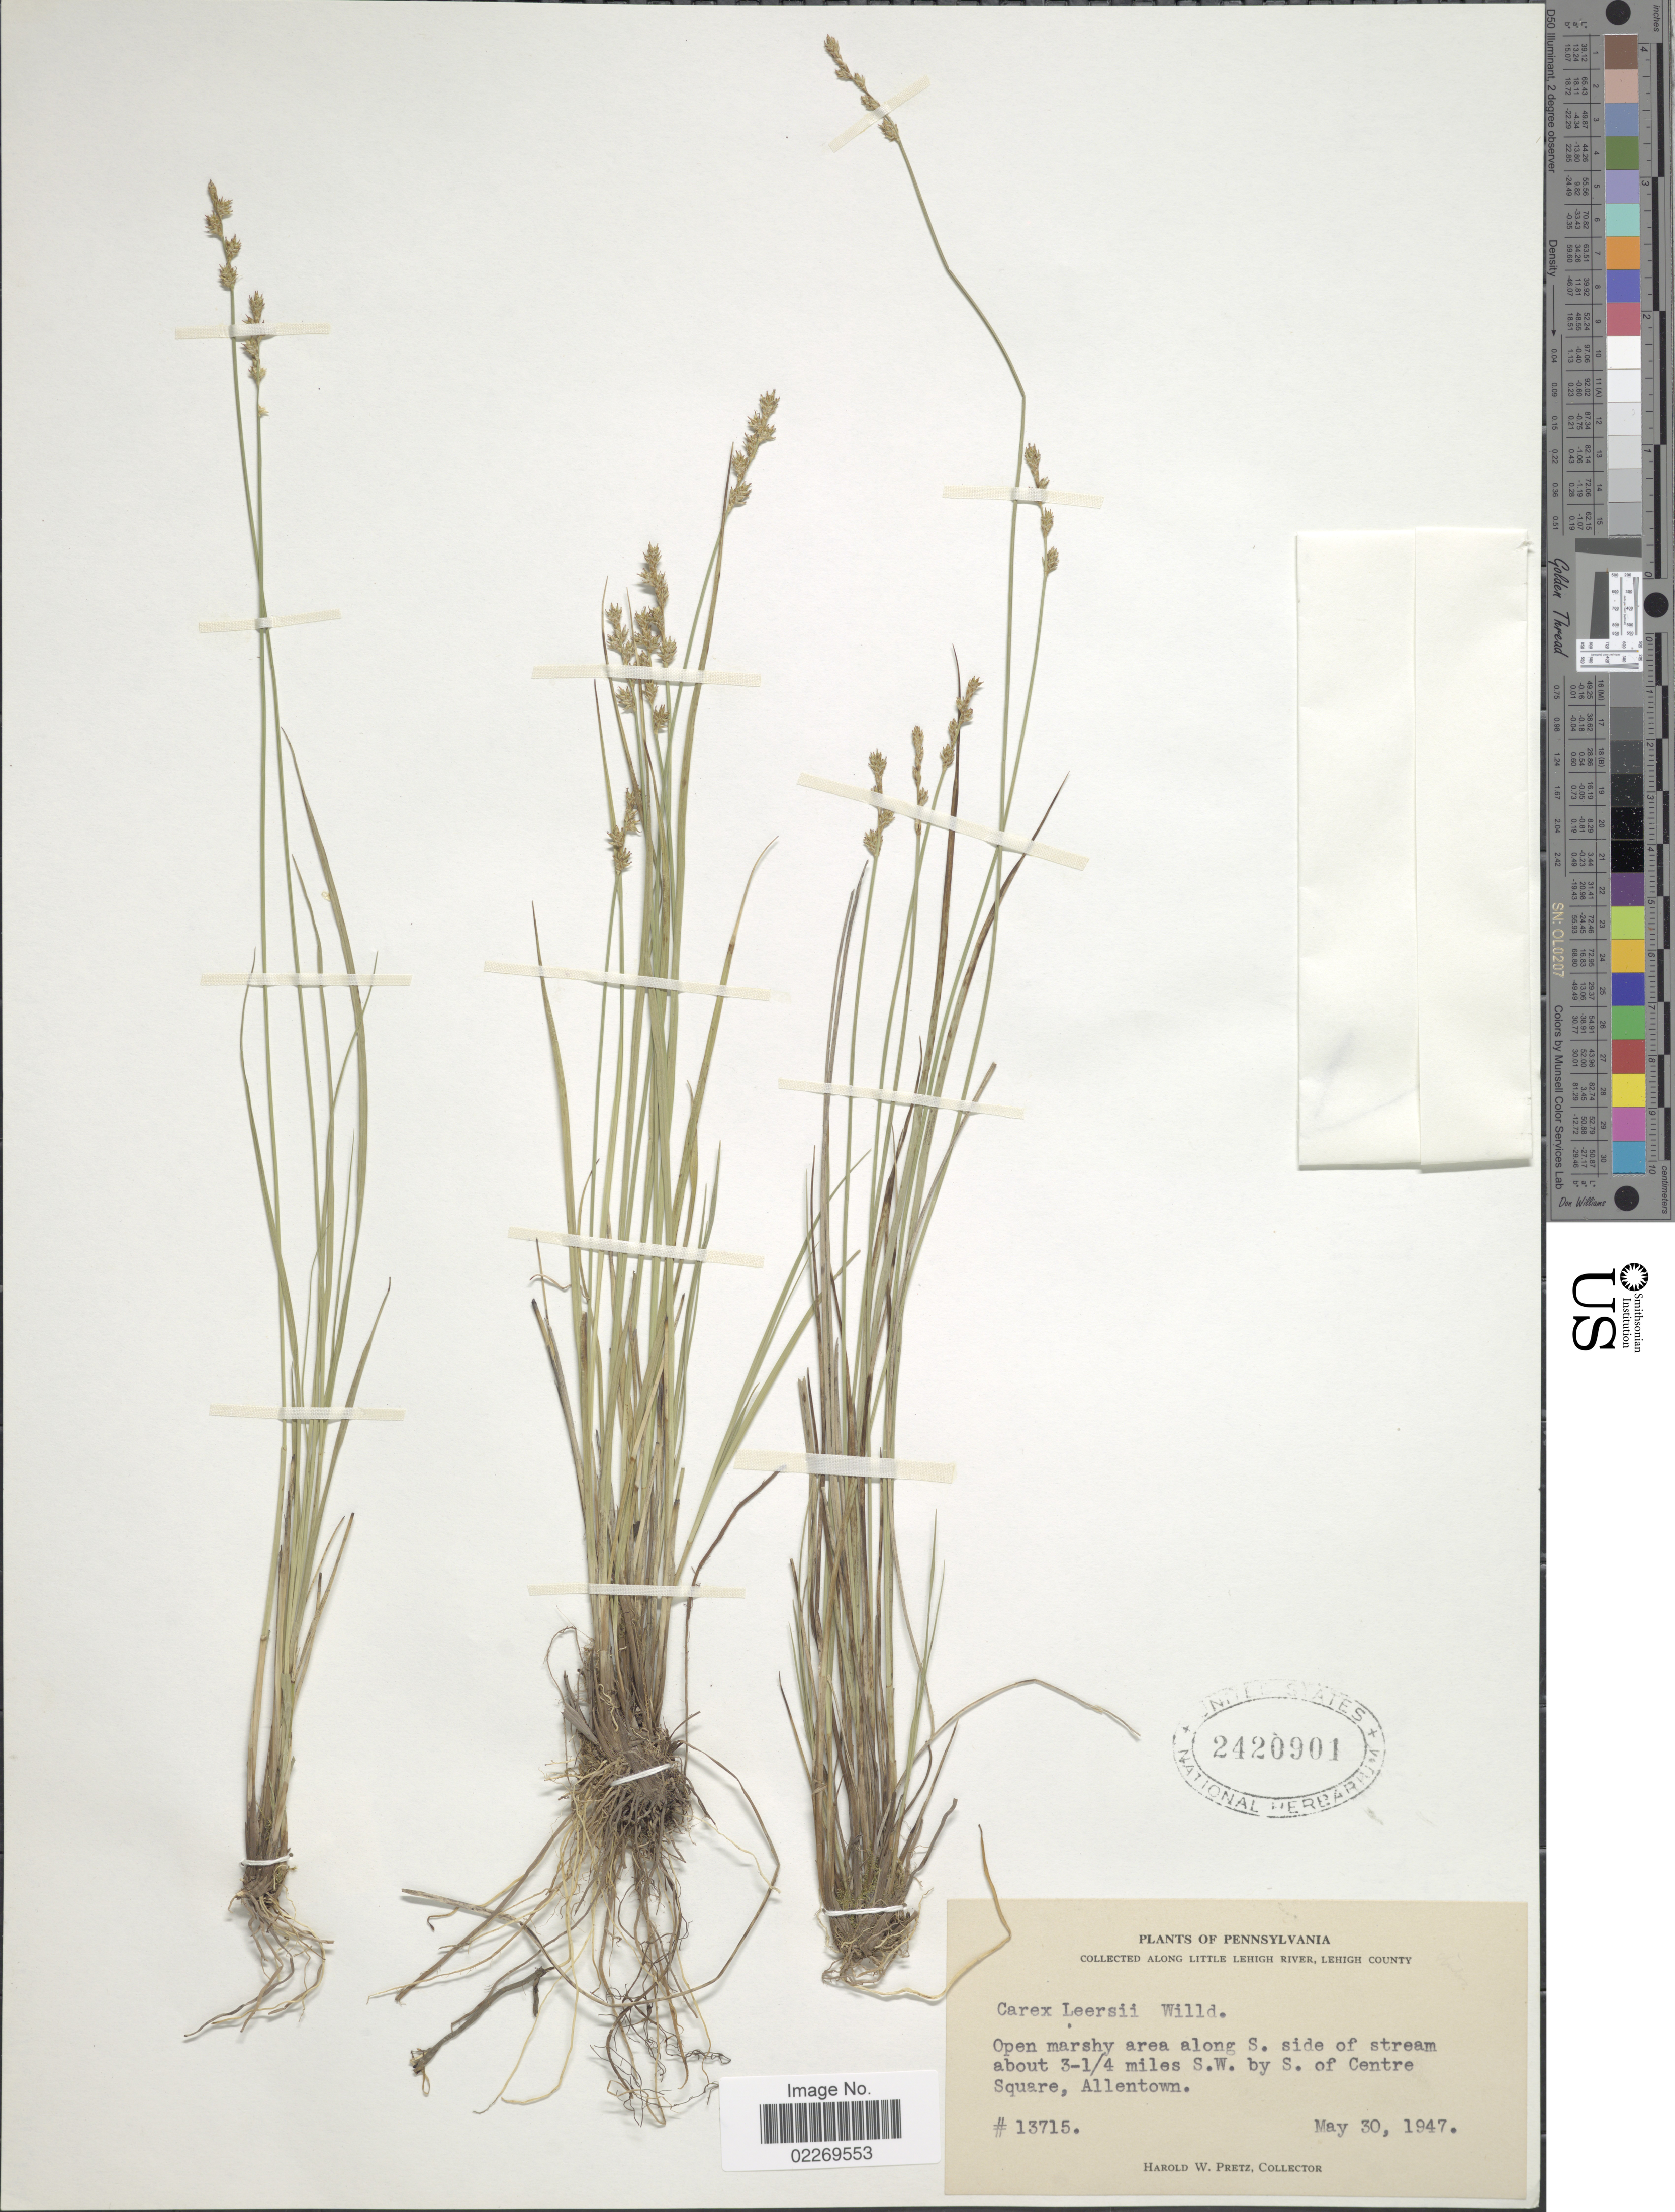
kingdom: Plantae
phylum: Tracheophyta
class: Liliopsida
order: Poales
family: Cyperaceae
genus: Carex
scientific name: Carex echinata subsp. echinata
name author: Murray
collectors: H. W. Pretz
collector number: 13715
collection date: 1947-05-30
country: United States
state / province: Pennsylvania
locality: Area along S side of a stream, about 3-1/4 miles S. W. by S. of centre Square, Allentown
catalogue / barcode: US 2420901